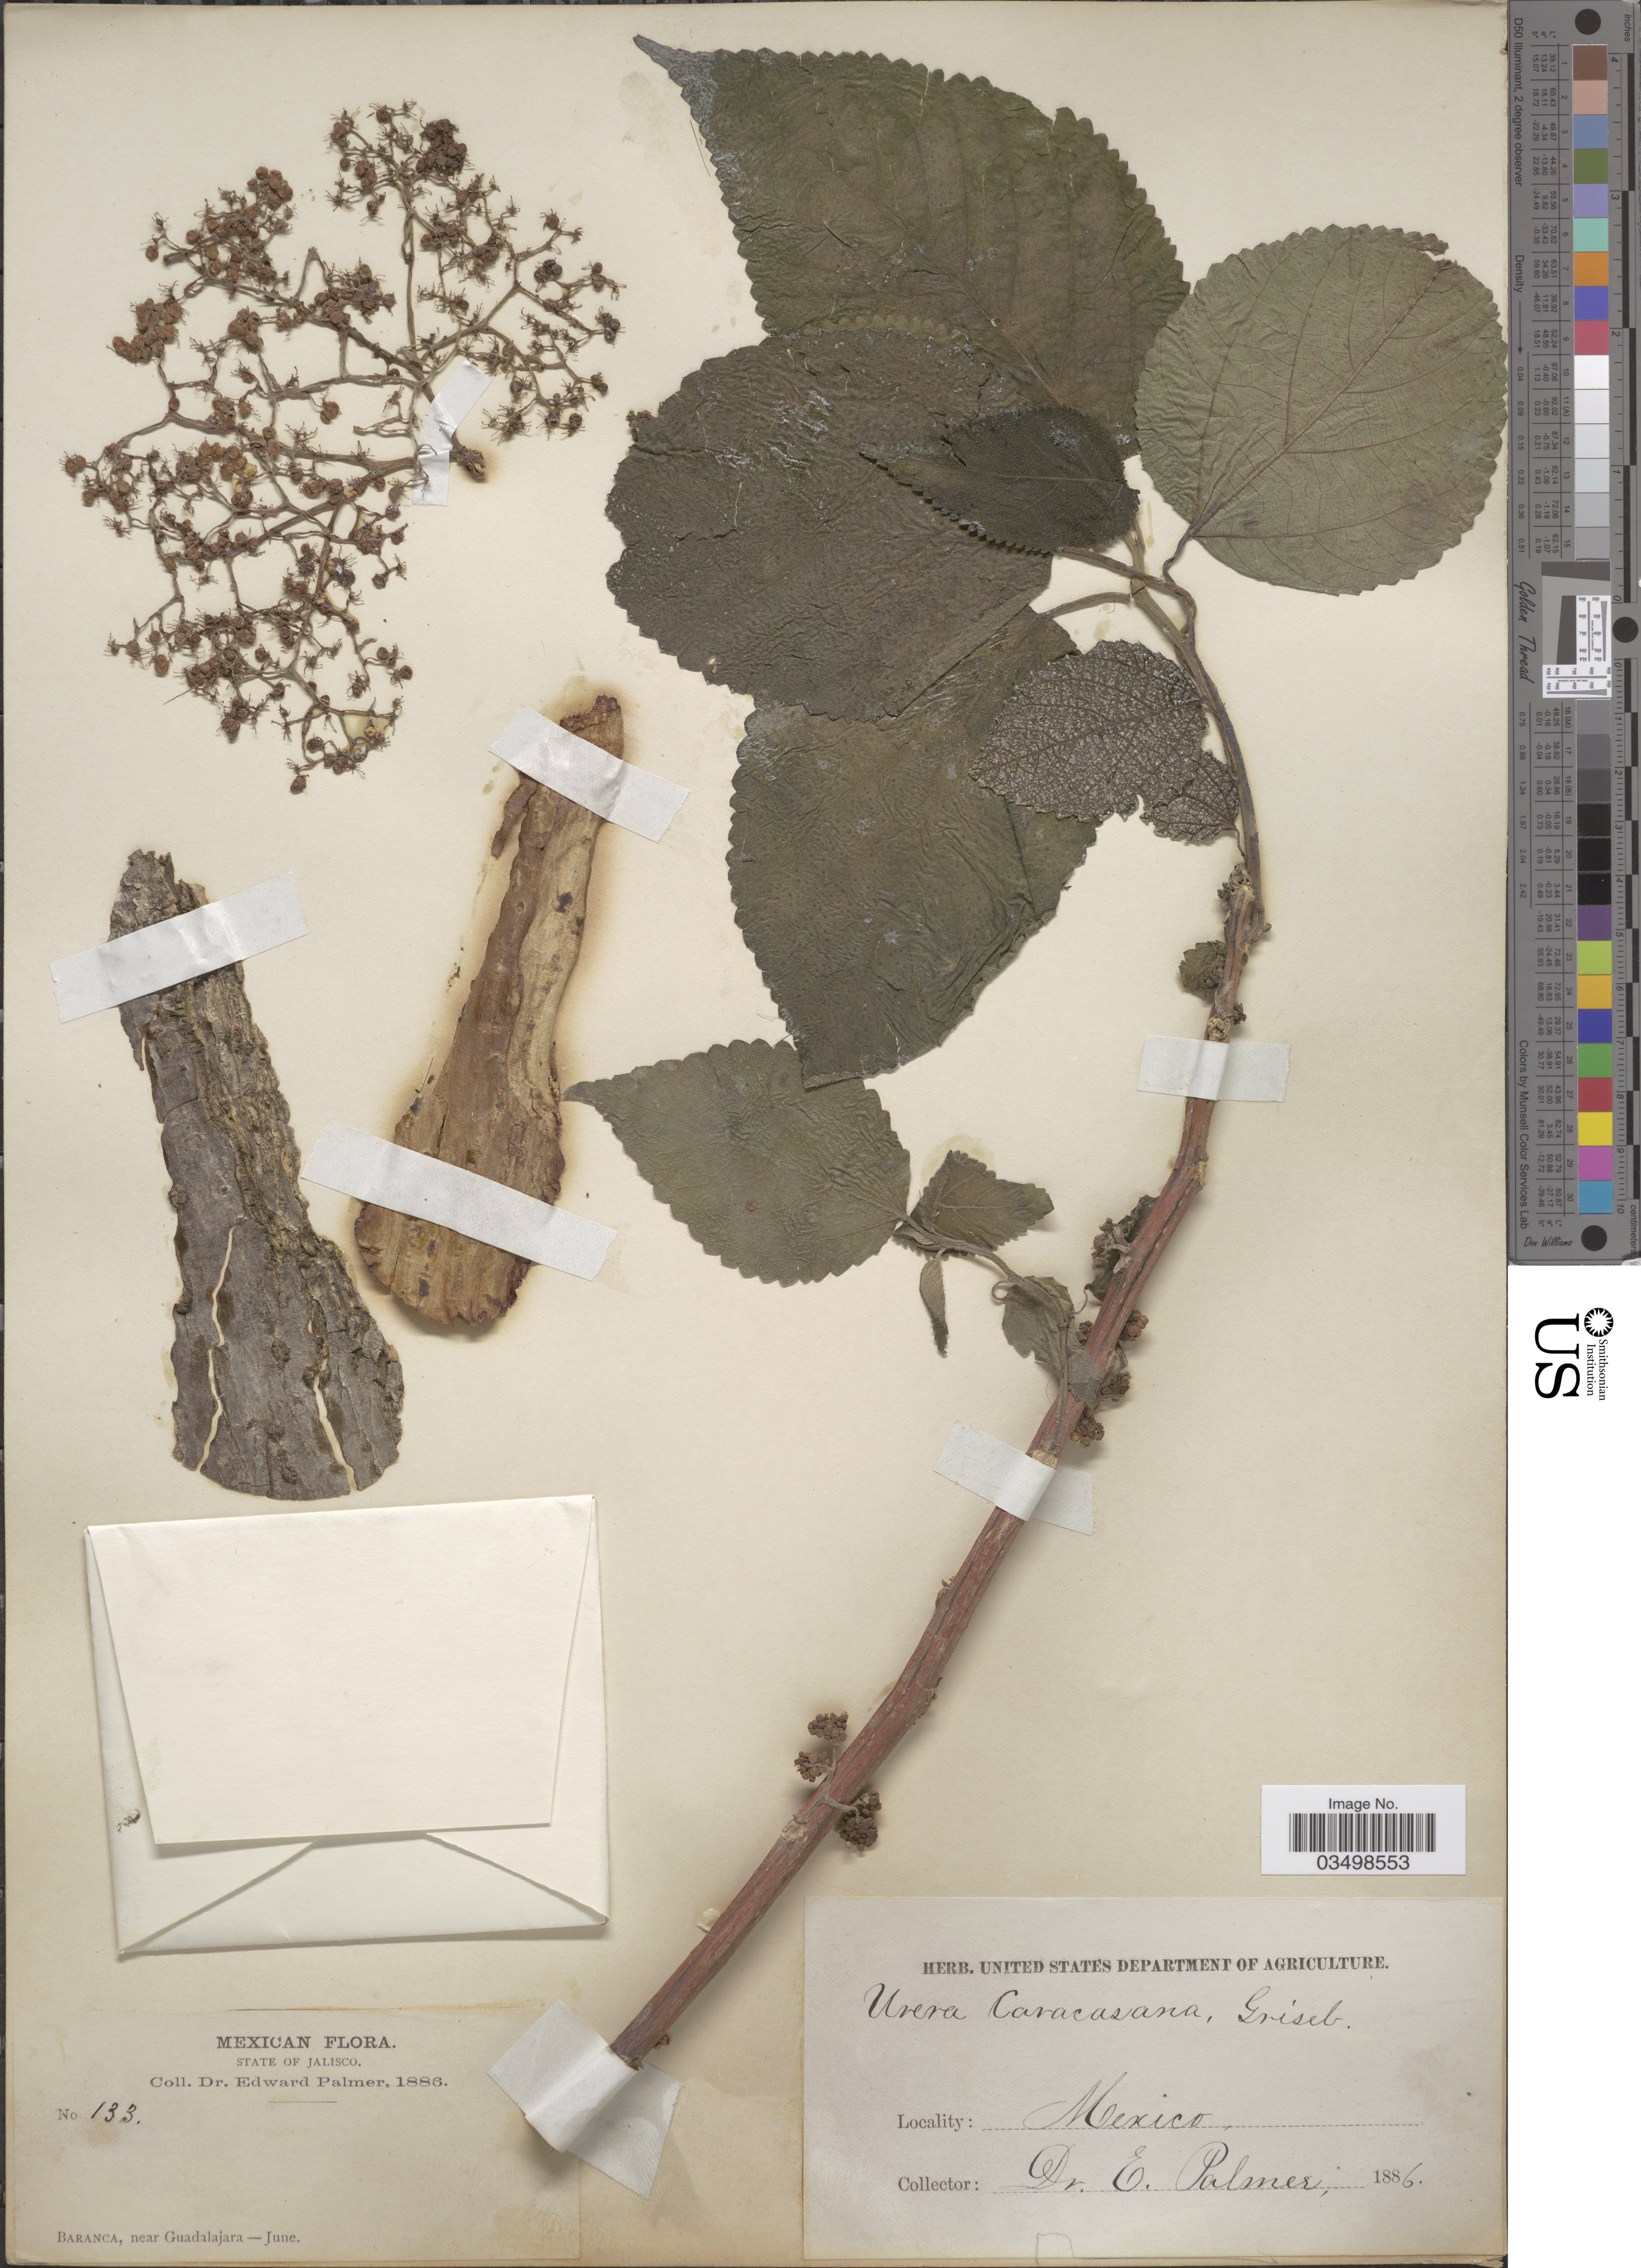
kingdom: Plantae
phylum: Tracheophyta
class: Magnoliopsida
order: Rosales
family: Urticaceae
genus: Urera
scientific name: Urera caracasana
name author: (Jacq.) Gaudich. ex Griseb.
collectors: E. Palmer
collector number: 133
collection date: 1886-06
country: Mexico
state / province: Jalisco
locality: Baranca, near Guadalajara.